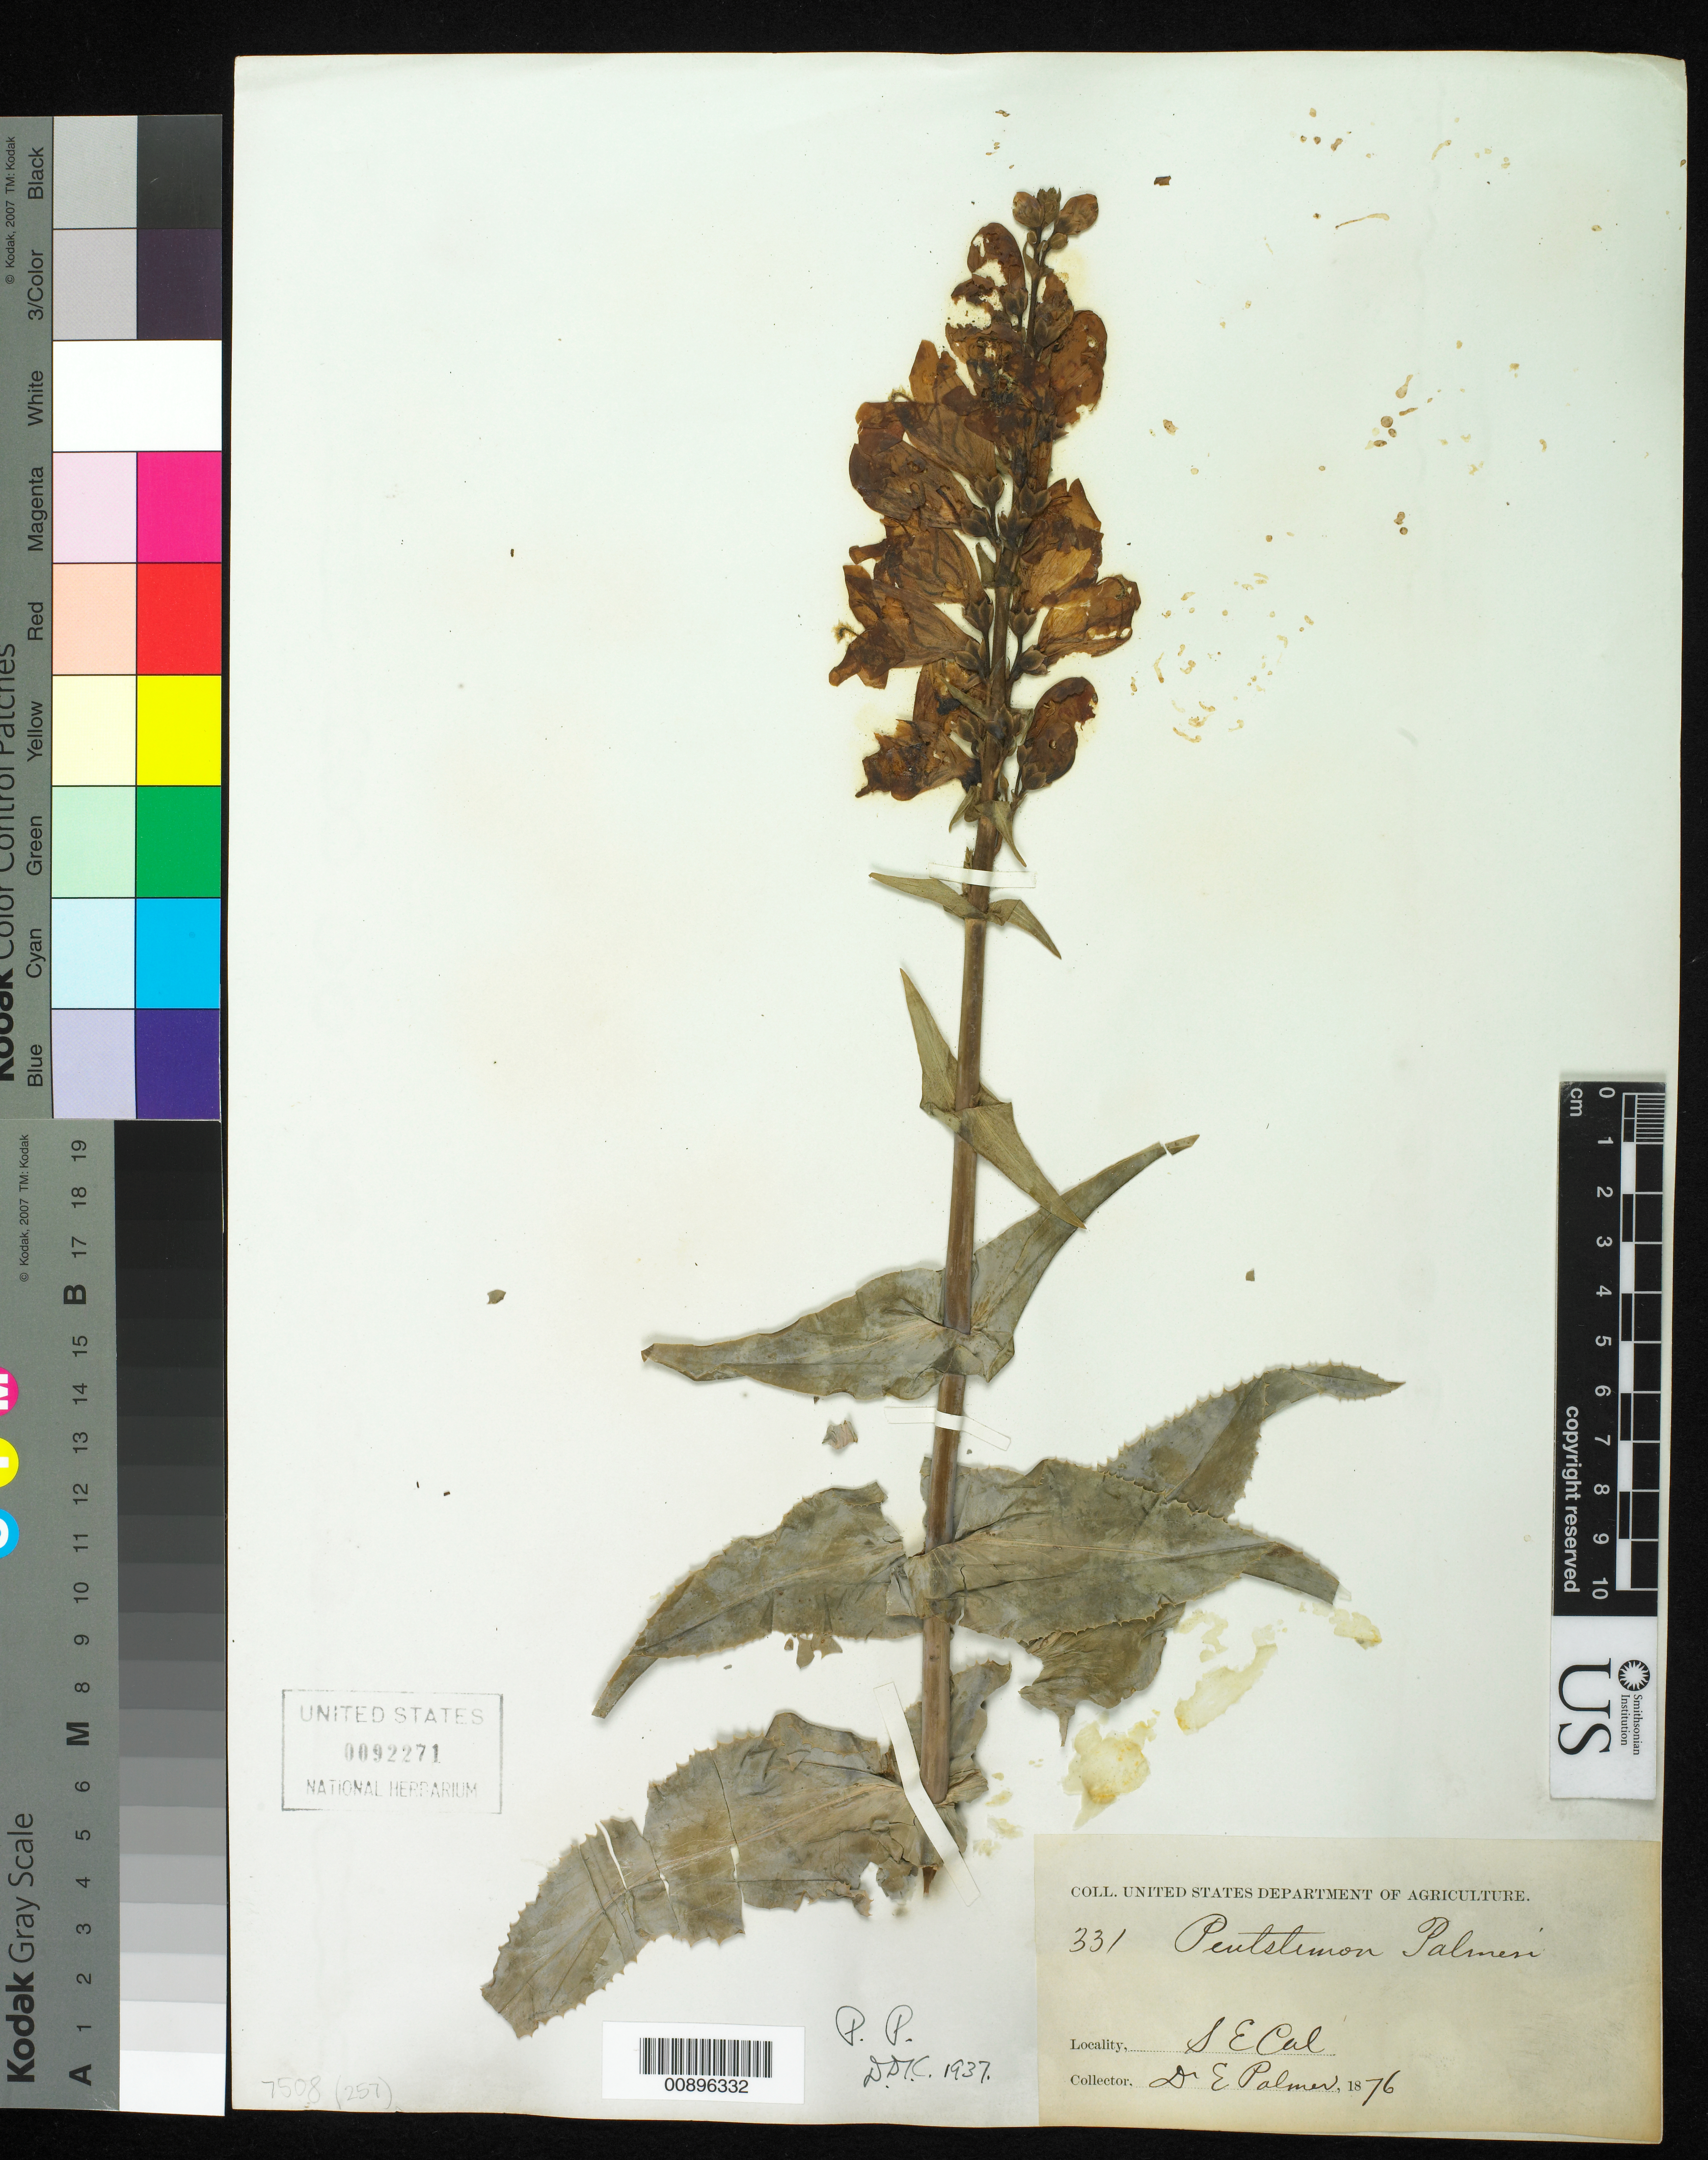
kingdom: Plantae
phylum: Tracheophyta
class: Magnoliopsida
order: Lamiales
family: Plantaginaceae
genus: Penstemon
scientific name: Penstemon palmeri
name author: A. Gray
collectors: E. Palmer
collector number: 331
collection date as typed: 1876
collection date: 1876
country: United States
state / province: California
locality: SE California.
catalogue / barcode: US 92271